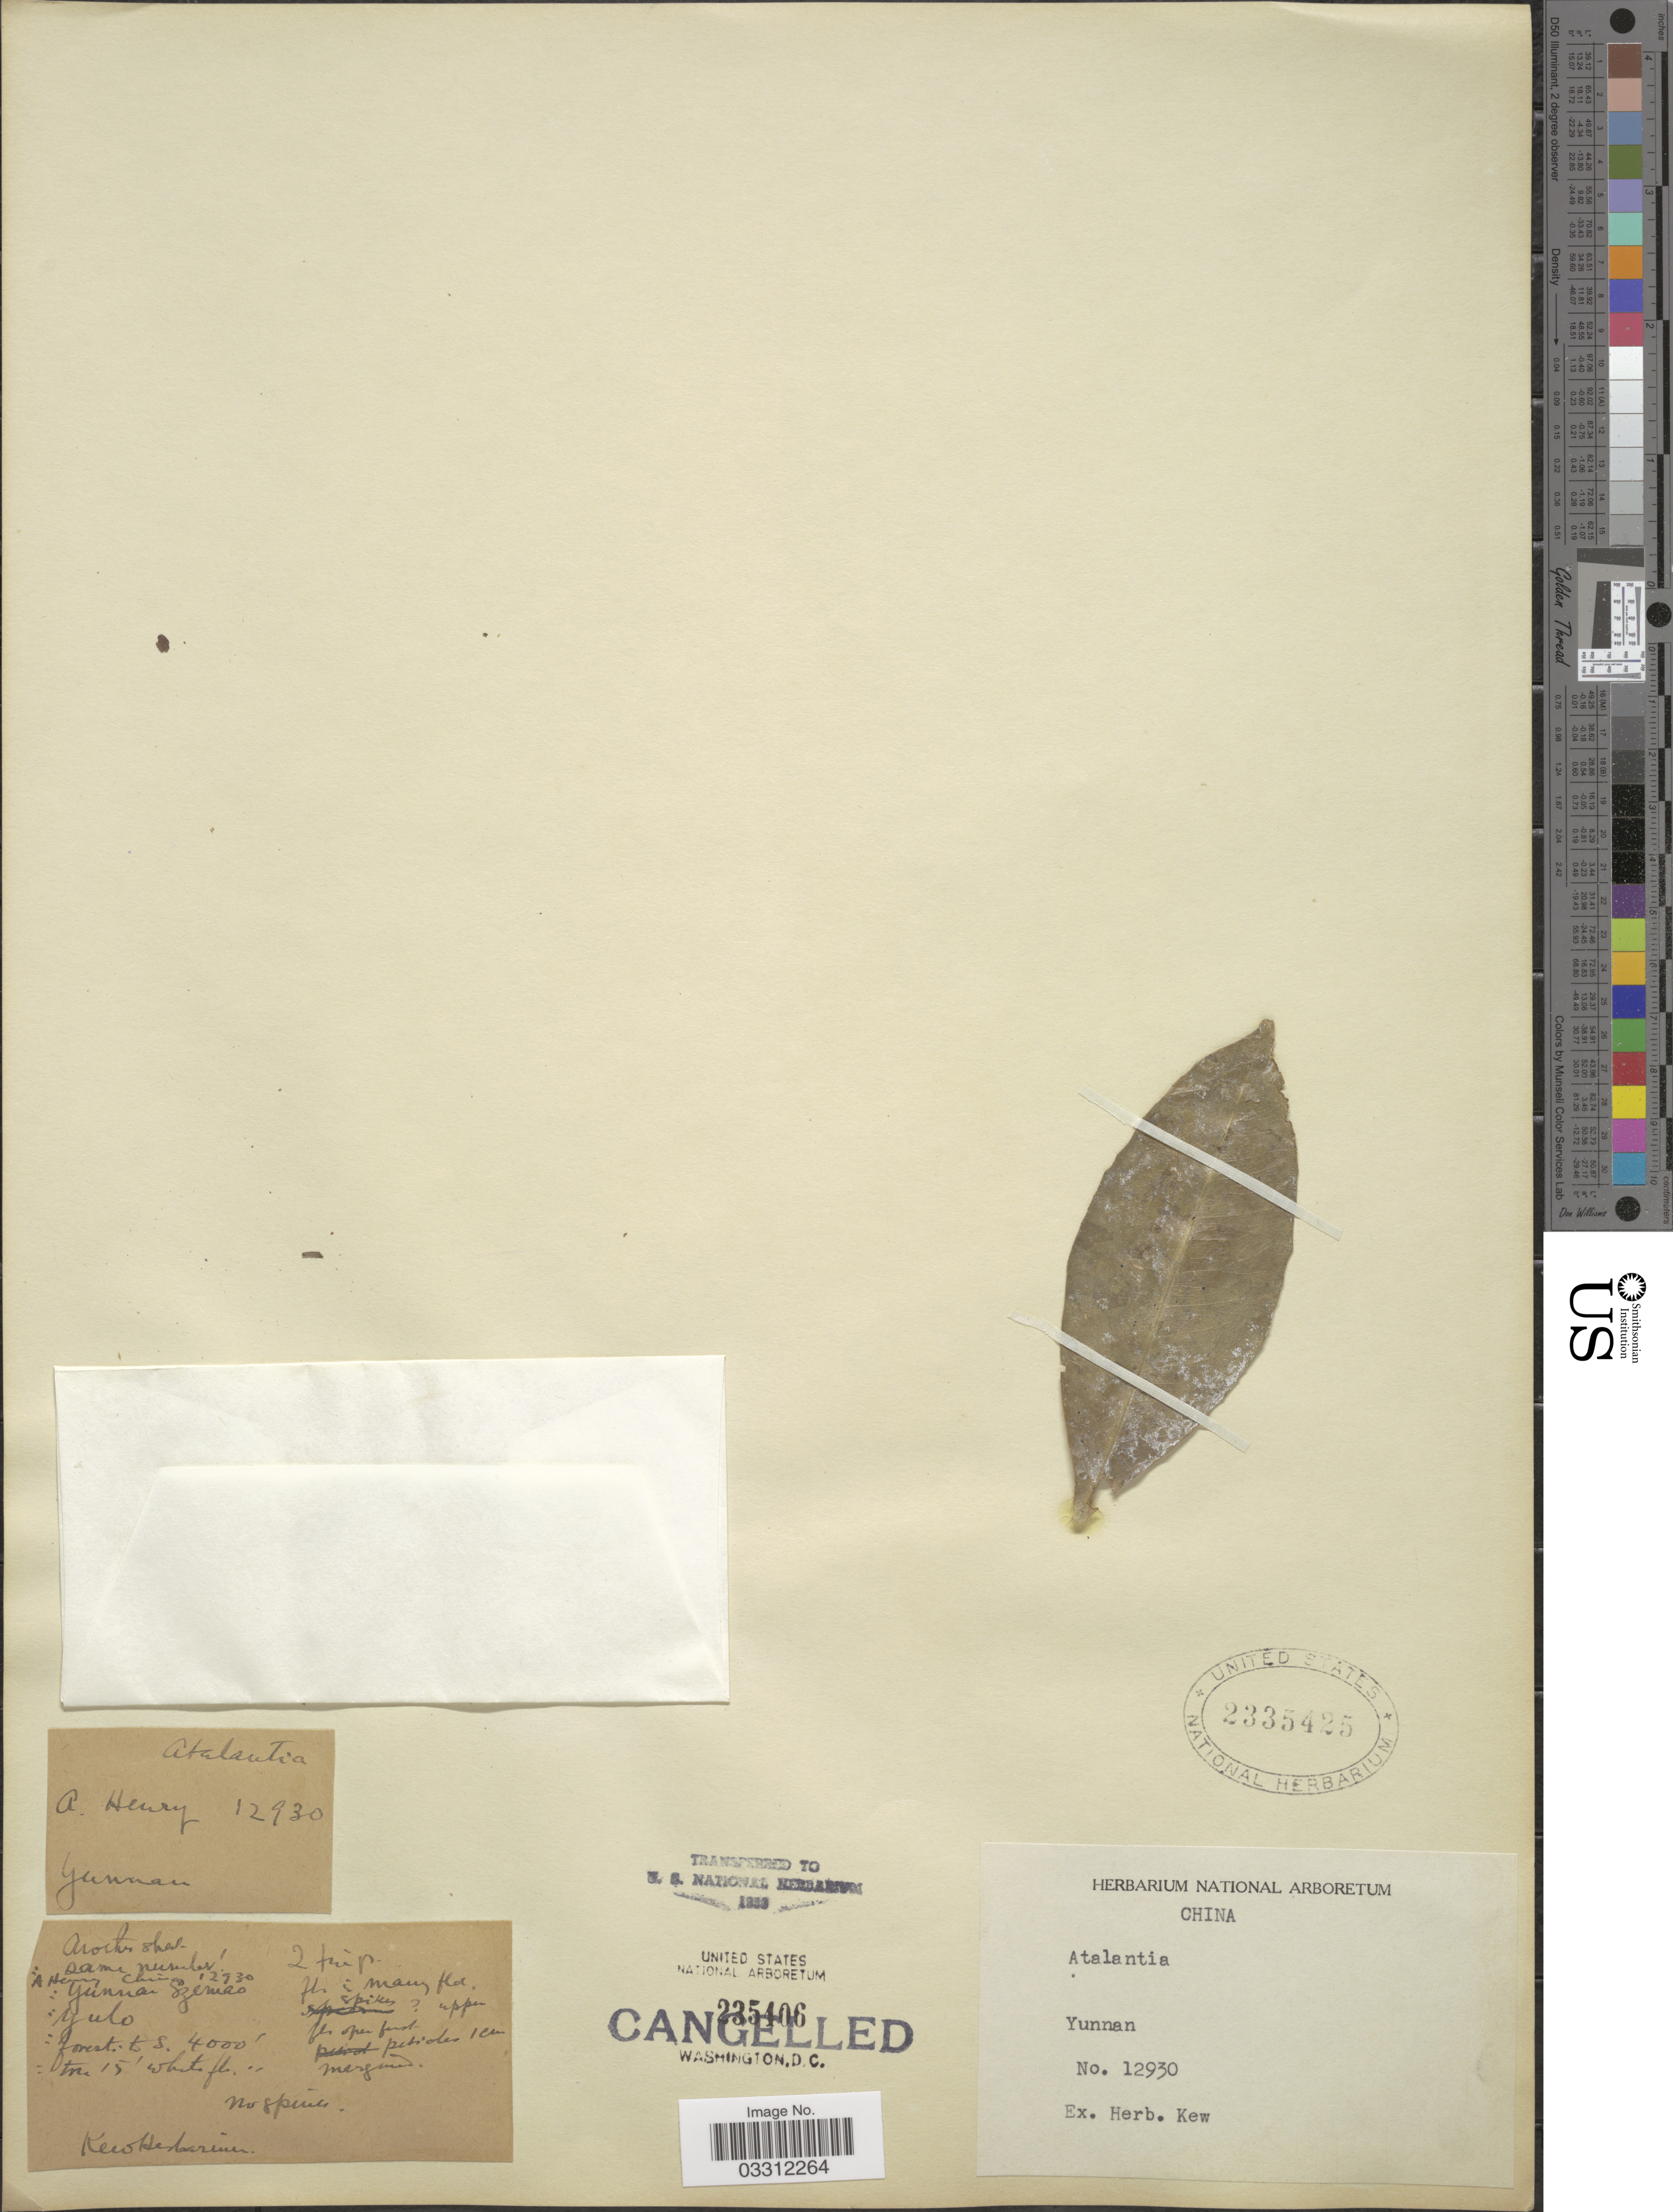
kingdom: Plantae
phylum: Tracheophyta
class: Magnoliopsida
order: Sapindales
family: Rutaceae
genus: Atalantia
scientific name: Atalantia sp.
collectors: A. Henry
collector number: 12930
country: China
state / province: Yunnan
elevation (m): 1219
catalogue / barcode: US 2335425